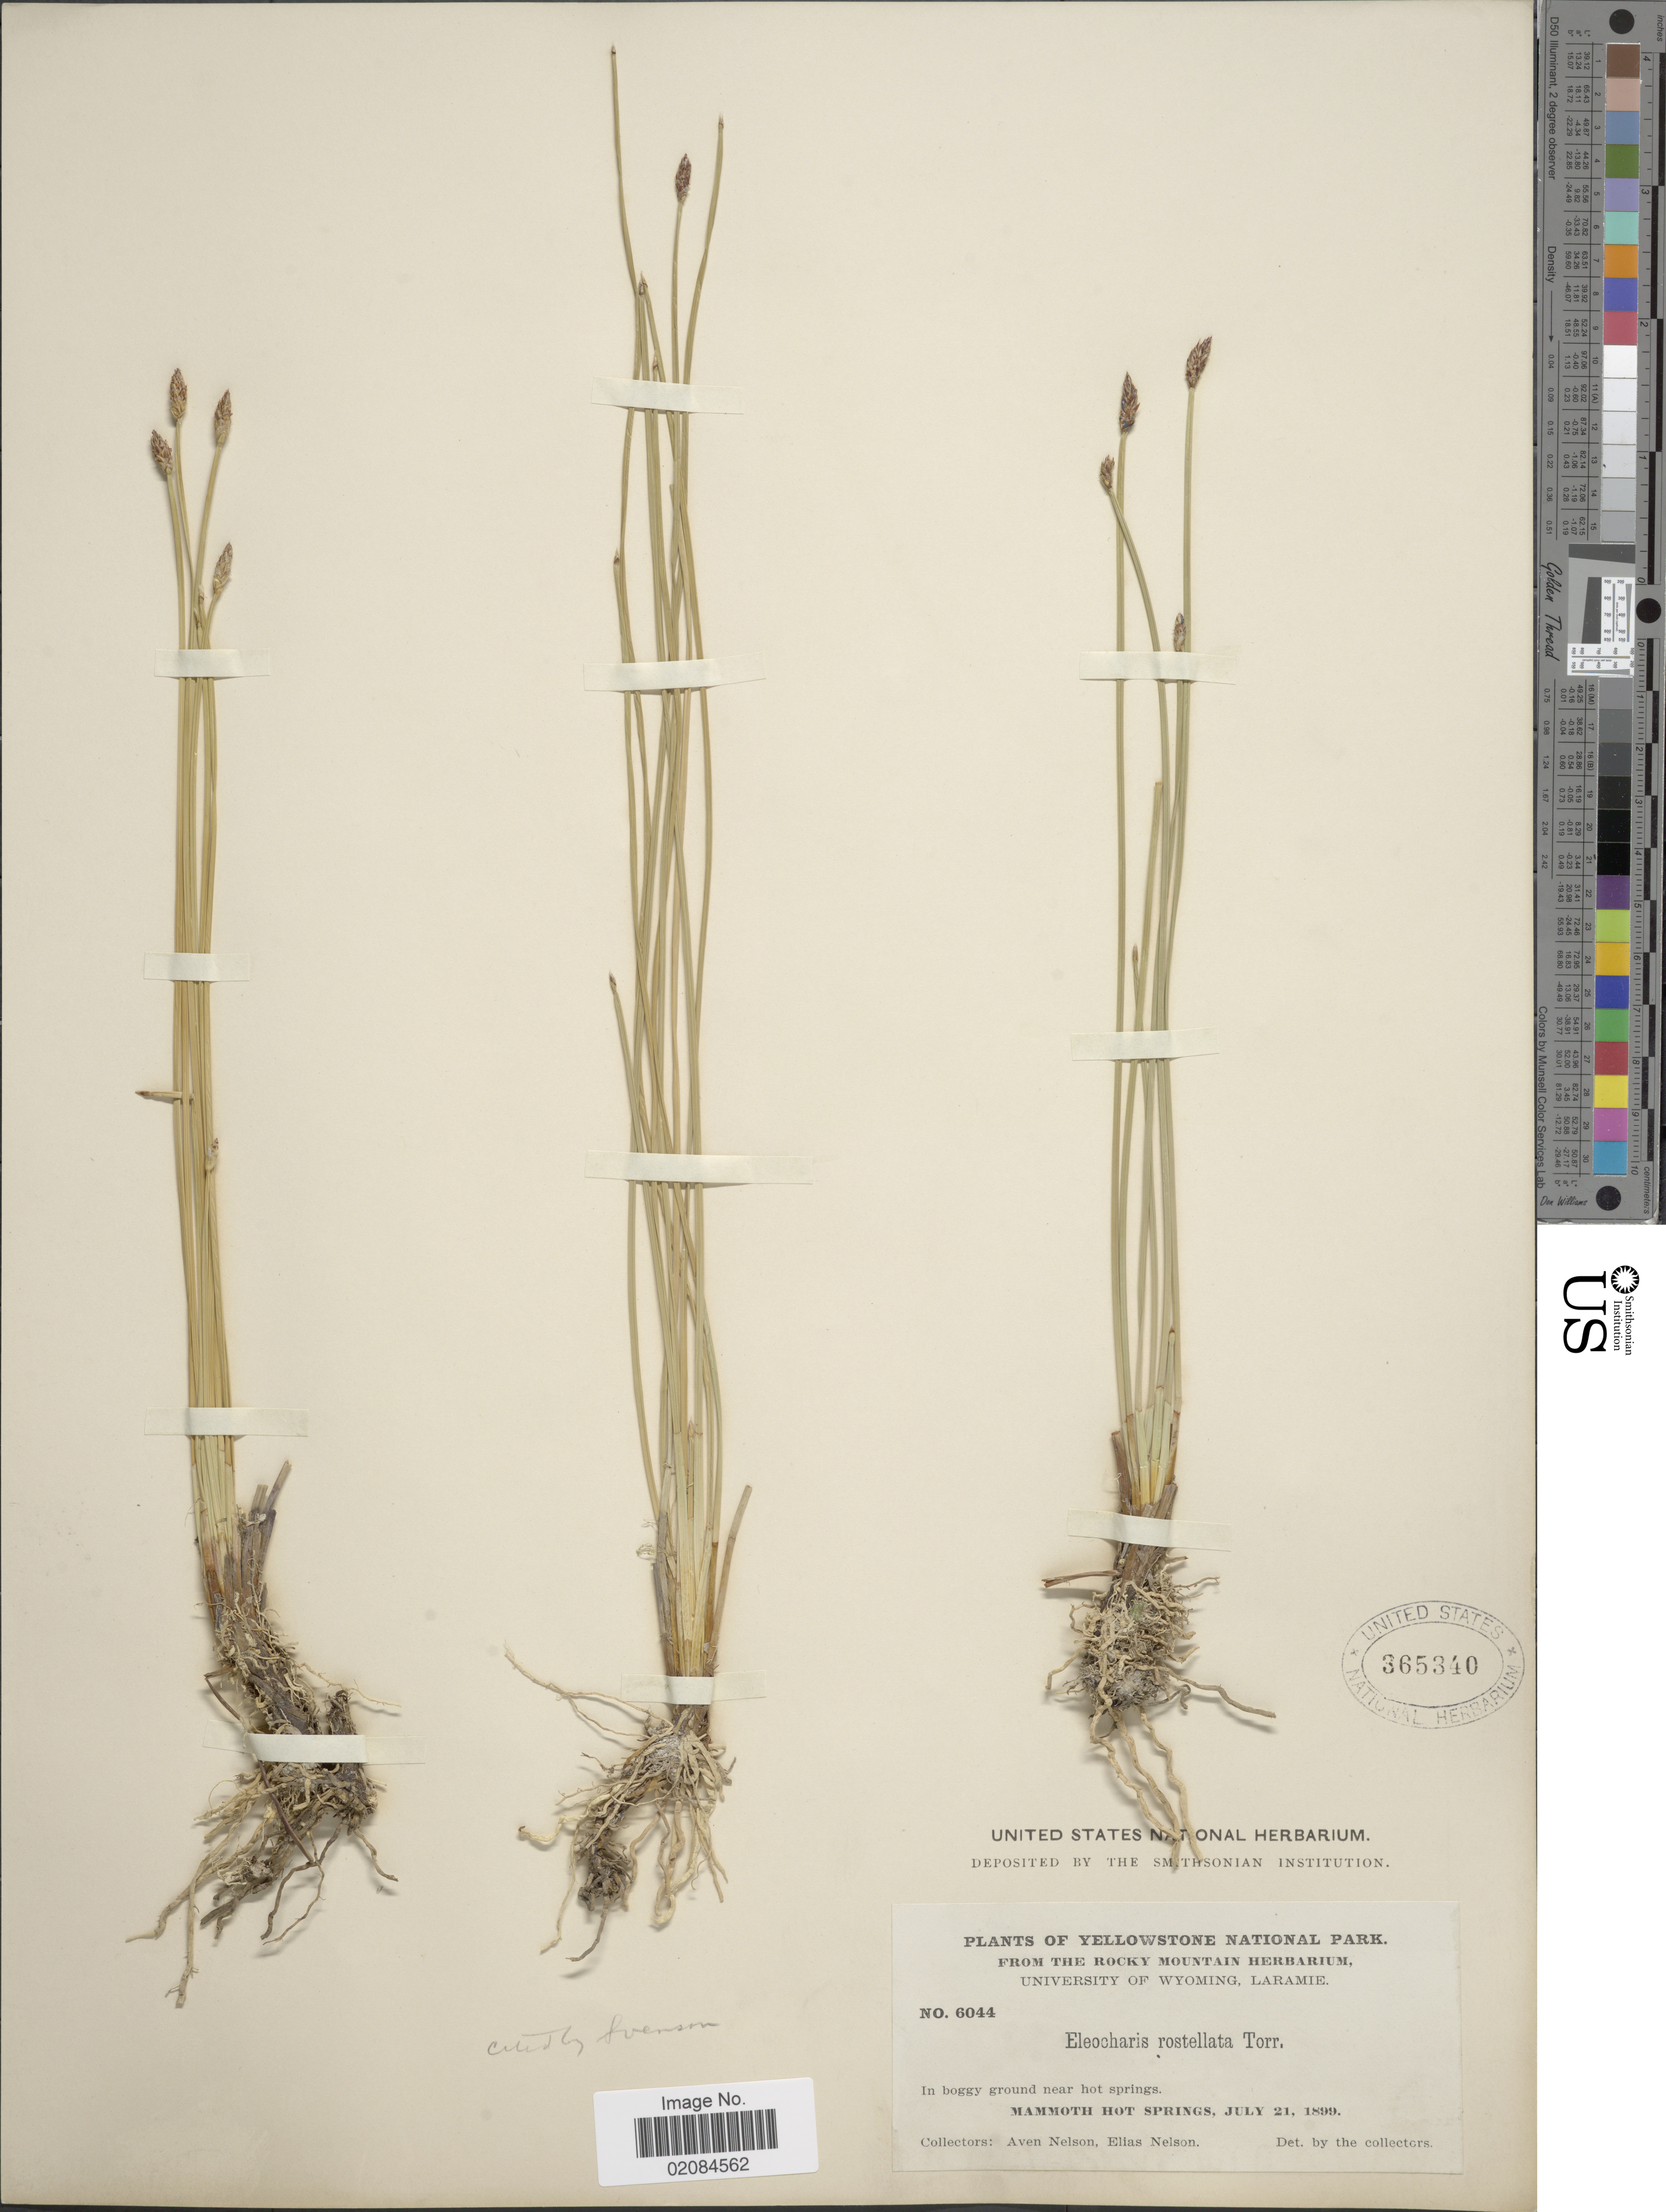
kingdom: Plantae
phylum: Tracheophyta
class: Liliopsida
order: Poales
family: Cyperaceae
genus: Eleocharis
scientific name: Eleocharis rostellata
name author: (Torr.) Torr.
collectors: A. Nelson & E. Nelson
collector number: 6044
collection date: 1899-07-21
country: United States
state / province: Wyoming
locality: Yellowstone National Park, Mammoth Hot Springs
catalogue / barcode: US 365340